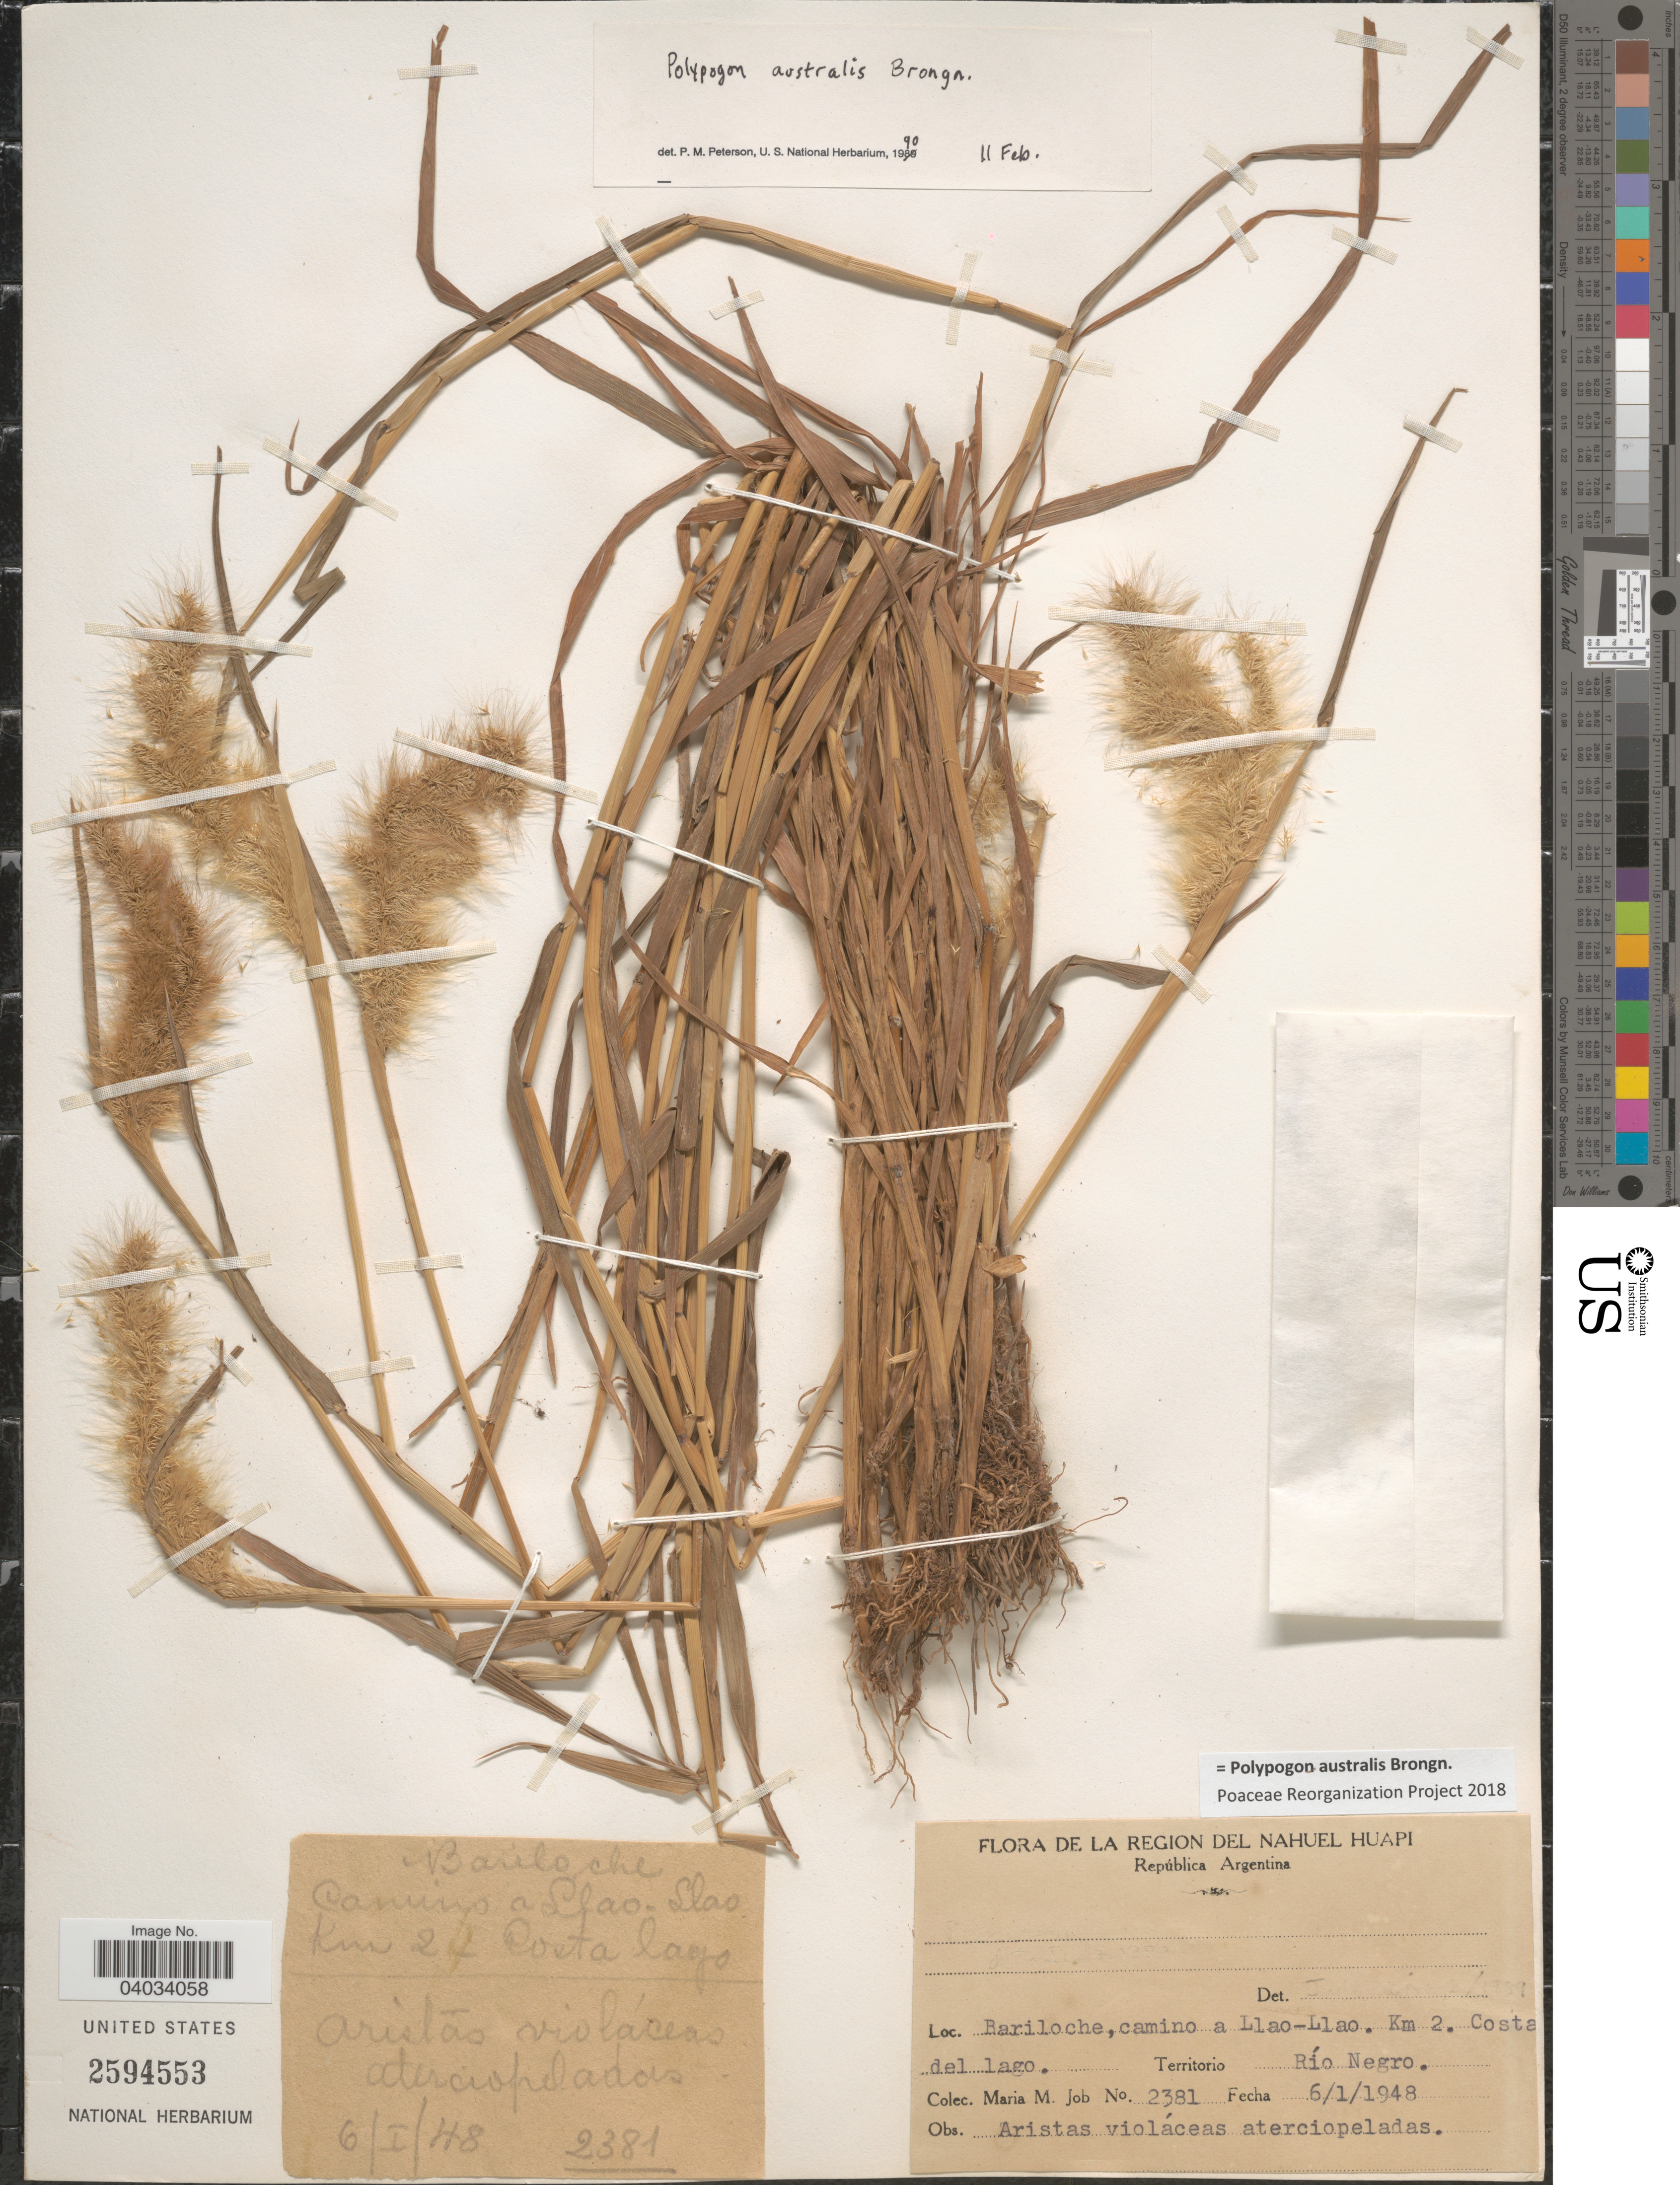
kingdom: Plantae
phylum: Tracheophyta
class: Liliopsida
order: Poales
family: Poaceae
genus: Polypogon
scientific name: Polypogon australis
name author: Brongn.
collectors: M. Job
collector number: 2381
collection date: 1948-01-06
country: Argentina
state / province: Rio Negro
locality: La Region del Nahuel Huapi. República Argentina. Bariloche, camino a Llao-Llao. Km. 2. Costa del lago.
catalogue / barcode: US 2594553